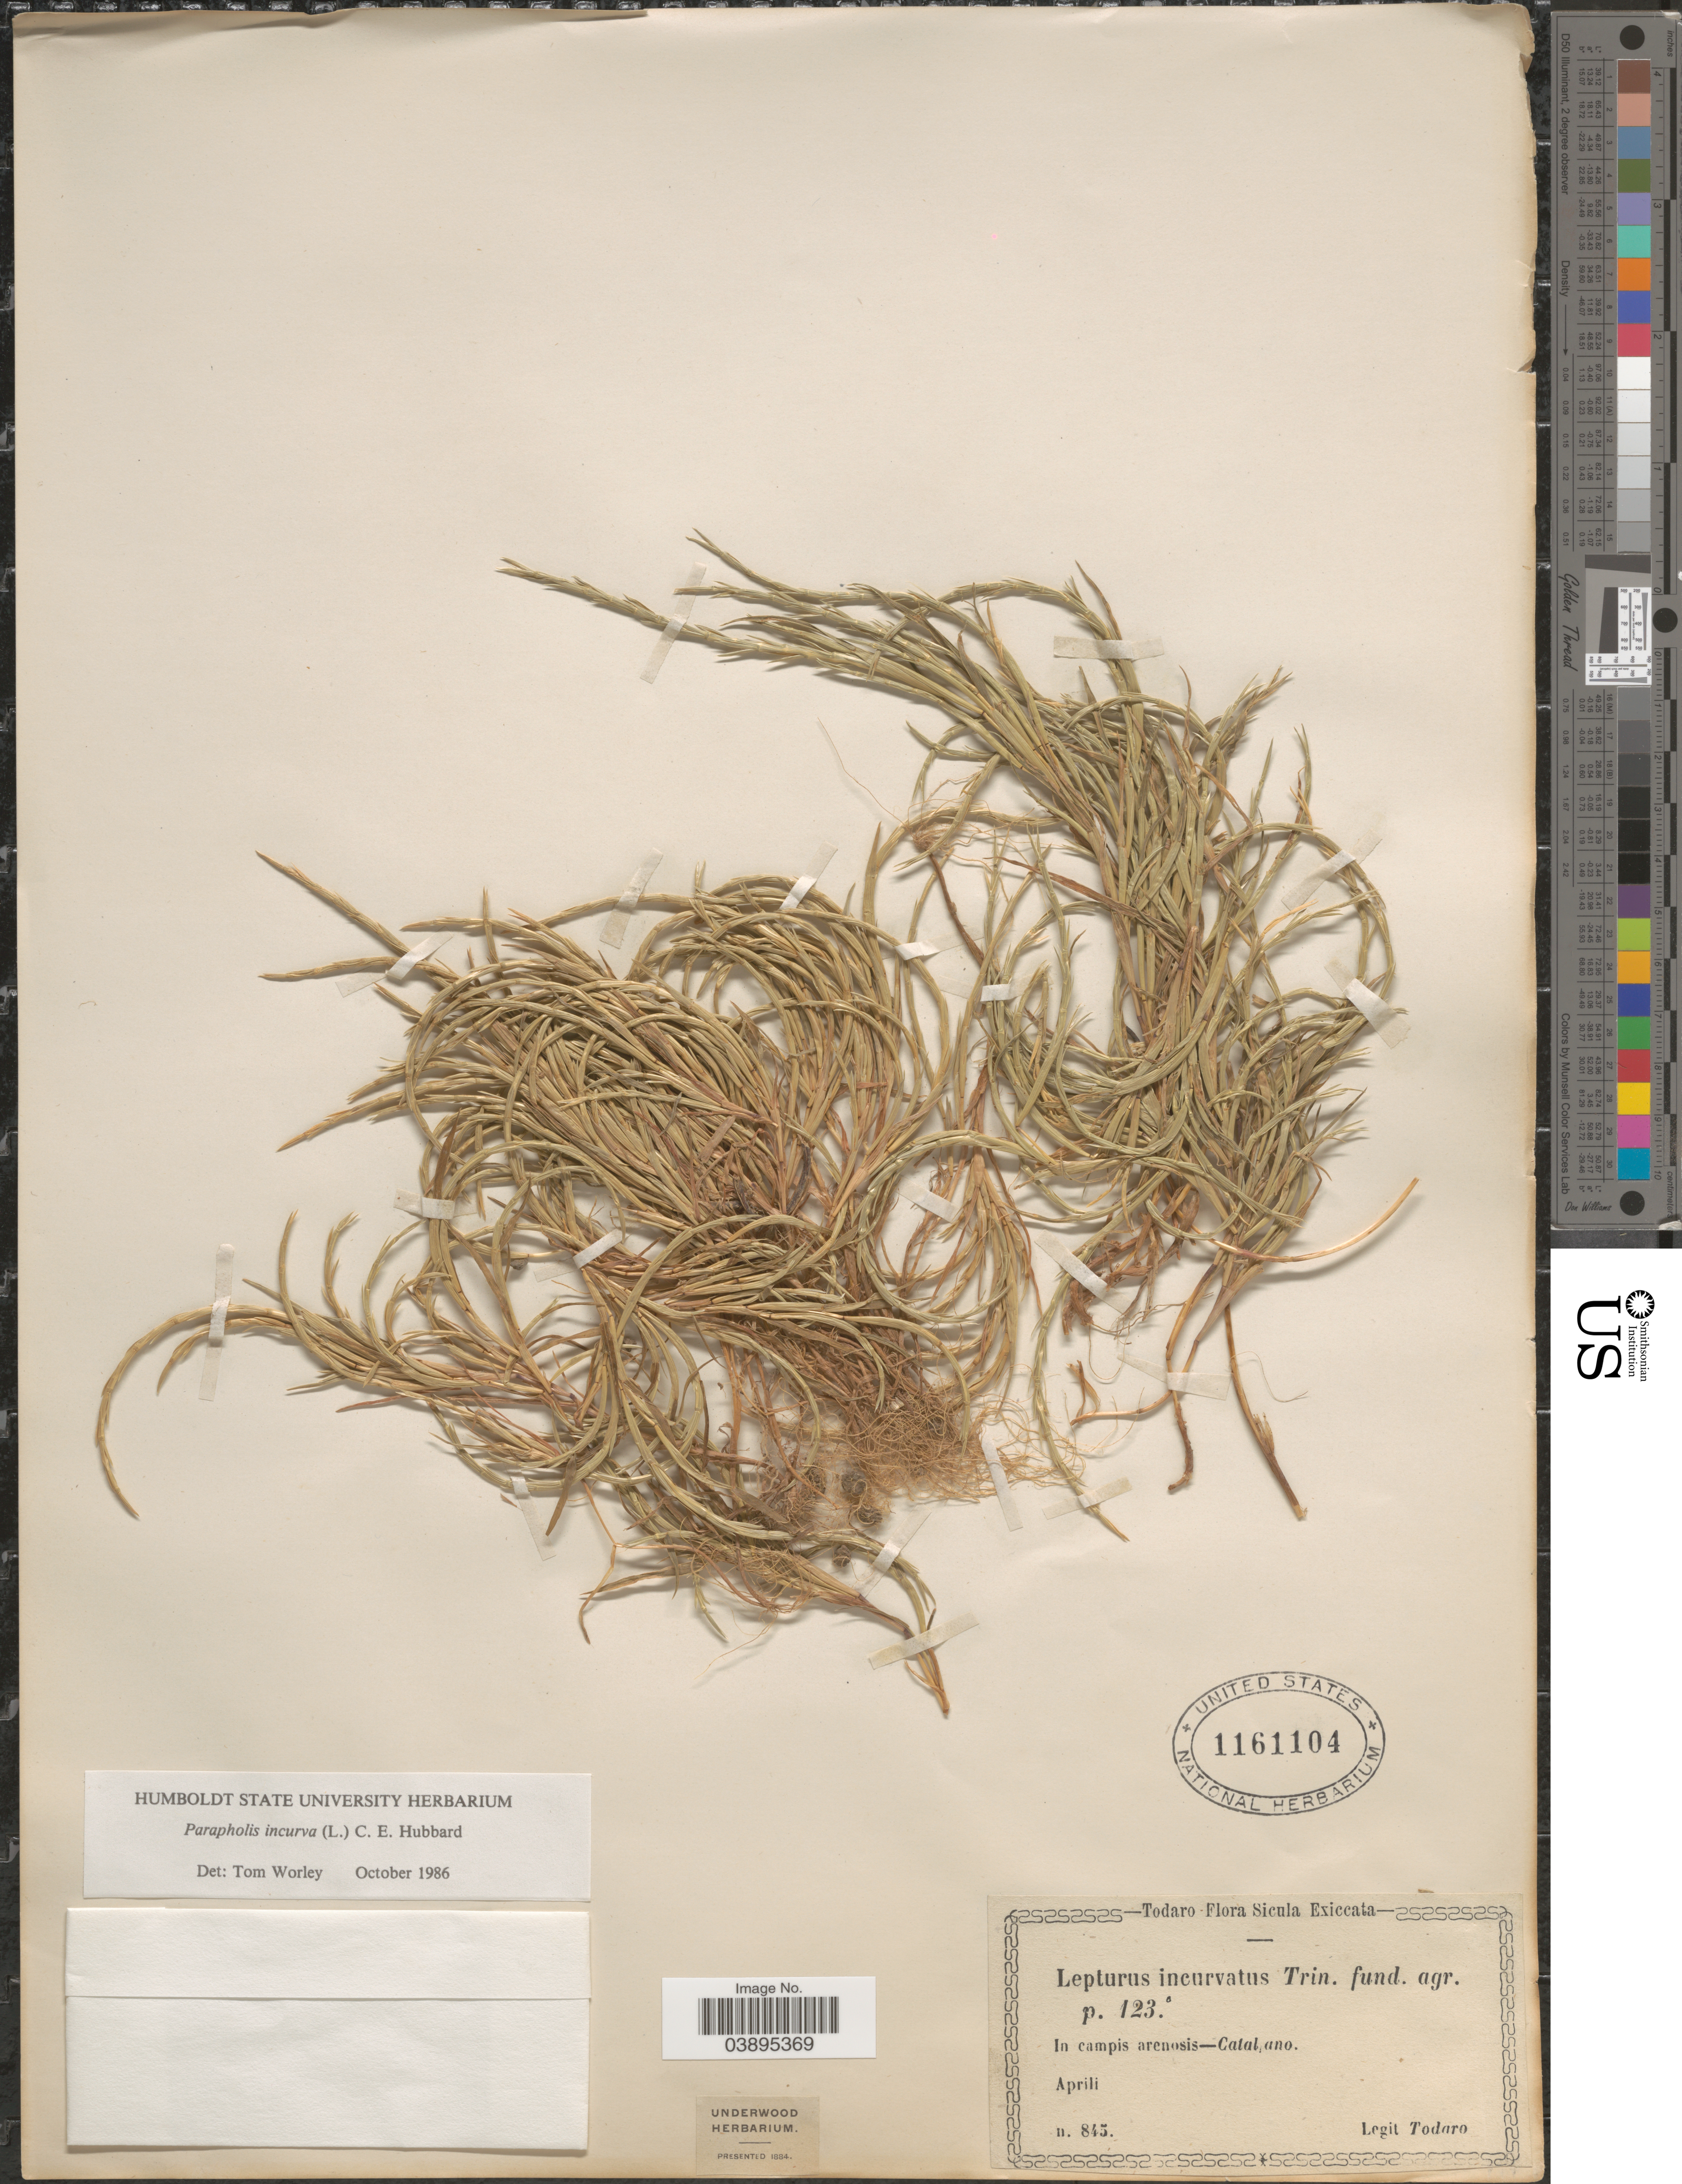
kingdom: Plantae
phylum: Tracheophyta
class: Liliopsida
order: Poales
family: Poaceae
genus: Parapholis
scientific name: Parapholis incurva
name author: (L.) C.E. Hubb.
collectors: Todaro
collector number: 845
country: Italy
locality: Sicula. In campis arenosis-Catal.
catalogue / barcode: US 1161104